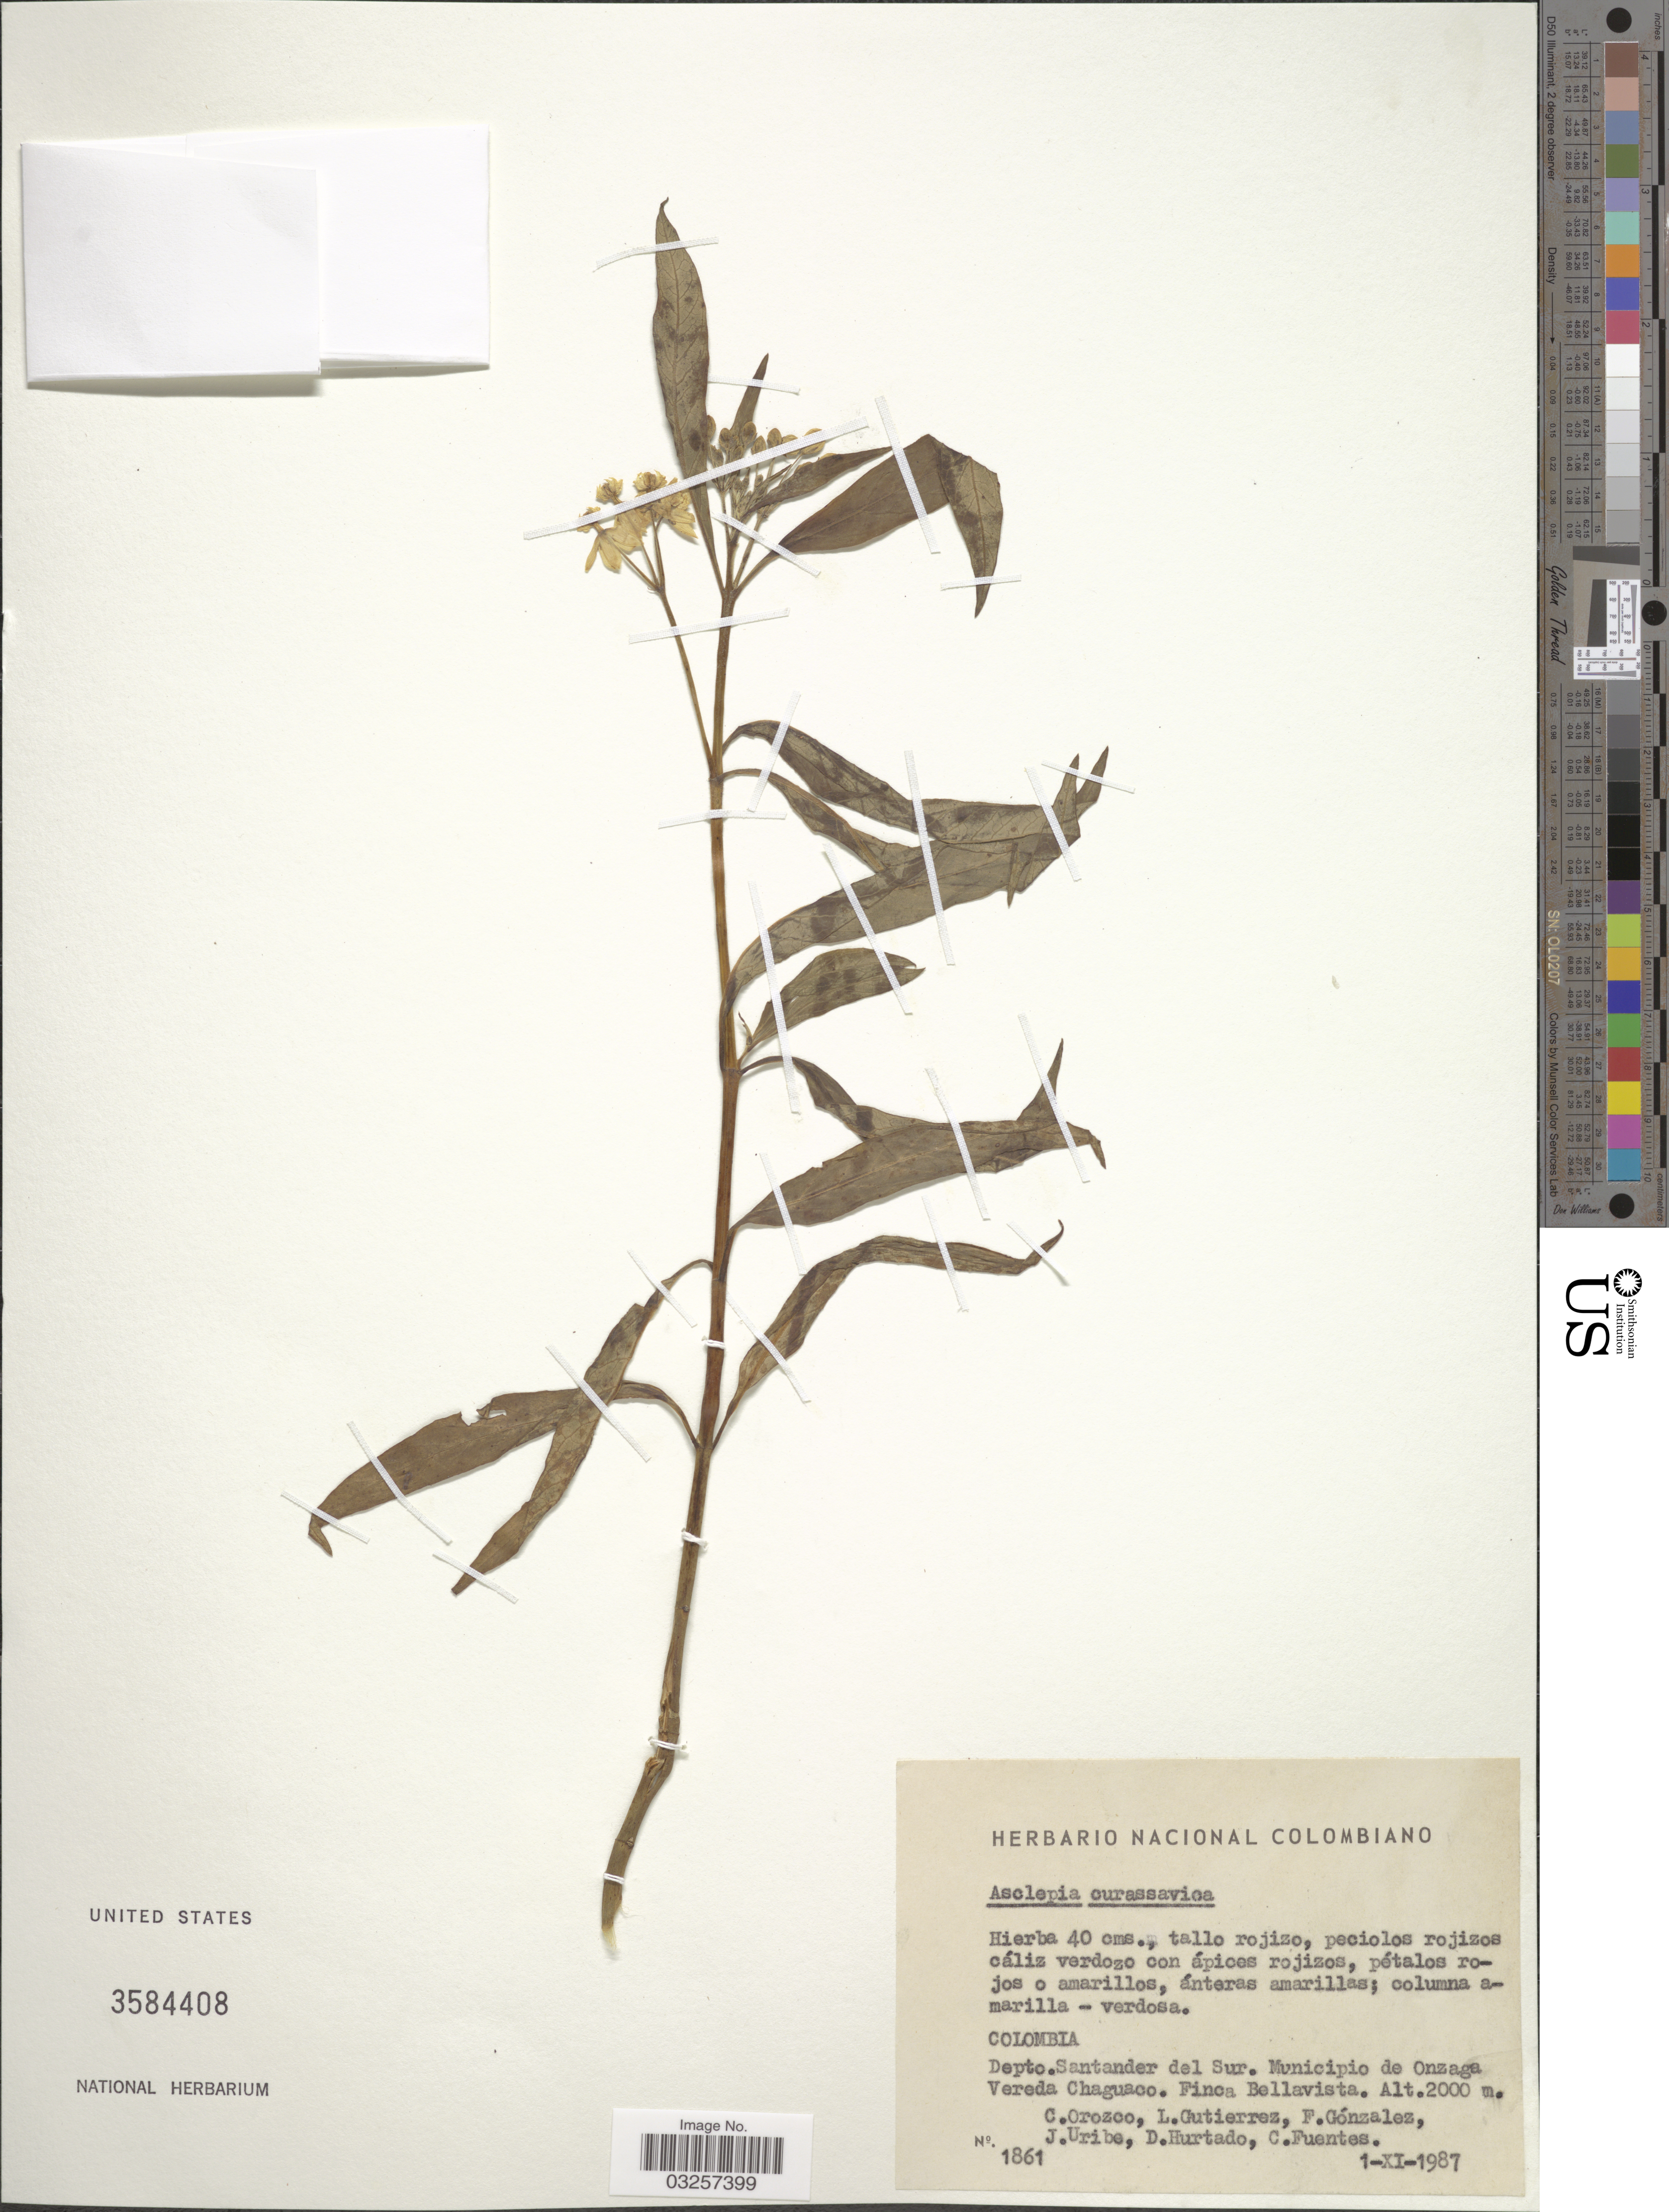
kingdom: Plantae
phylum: Tracheophyta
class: Magnoliopsida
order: Gentianales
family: Apocynaceae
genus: Asclepias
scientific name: Asclepias curassavica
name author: L.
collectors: C. Orozco, L. Gutiérrez, F. González, J. Uribe & et al.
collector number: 1861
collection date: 1987-11-01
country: Colombia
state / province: Santander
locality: Depto. Santander del Sur. Municipio de Onzaga Vereda Chaguaco. Finca Bellavista.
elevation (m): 2000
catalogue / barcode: US 3584408